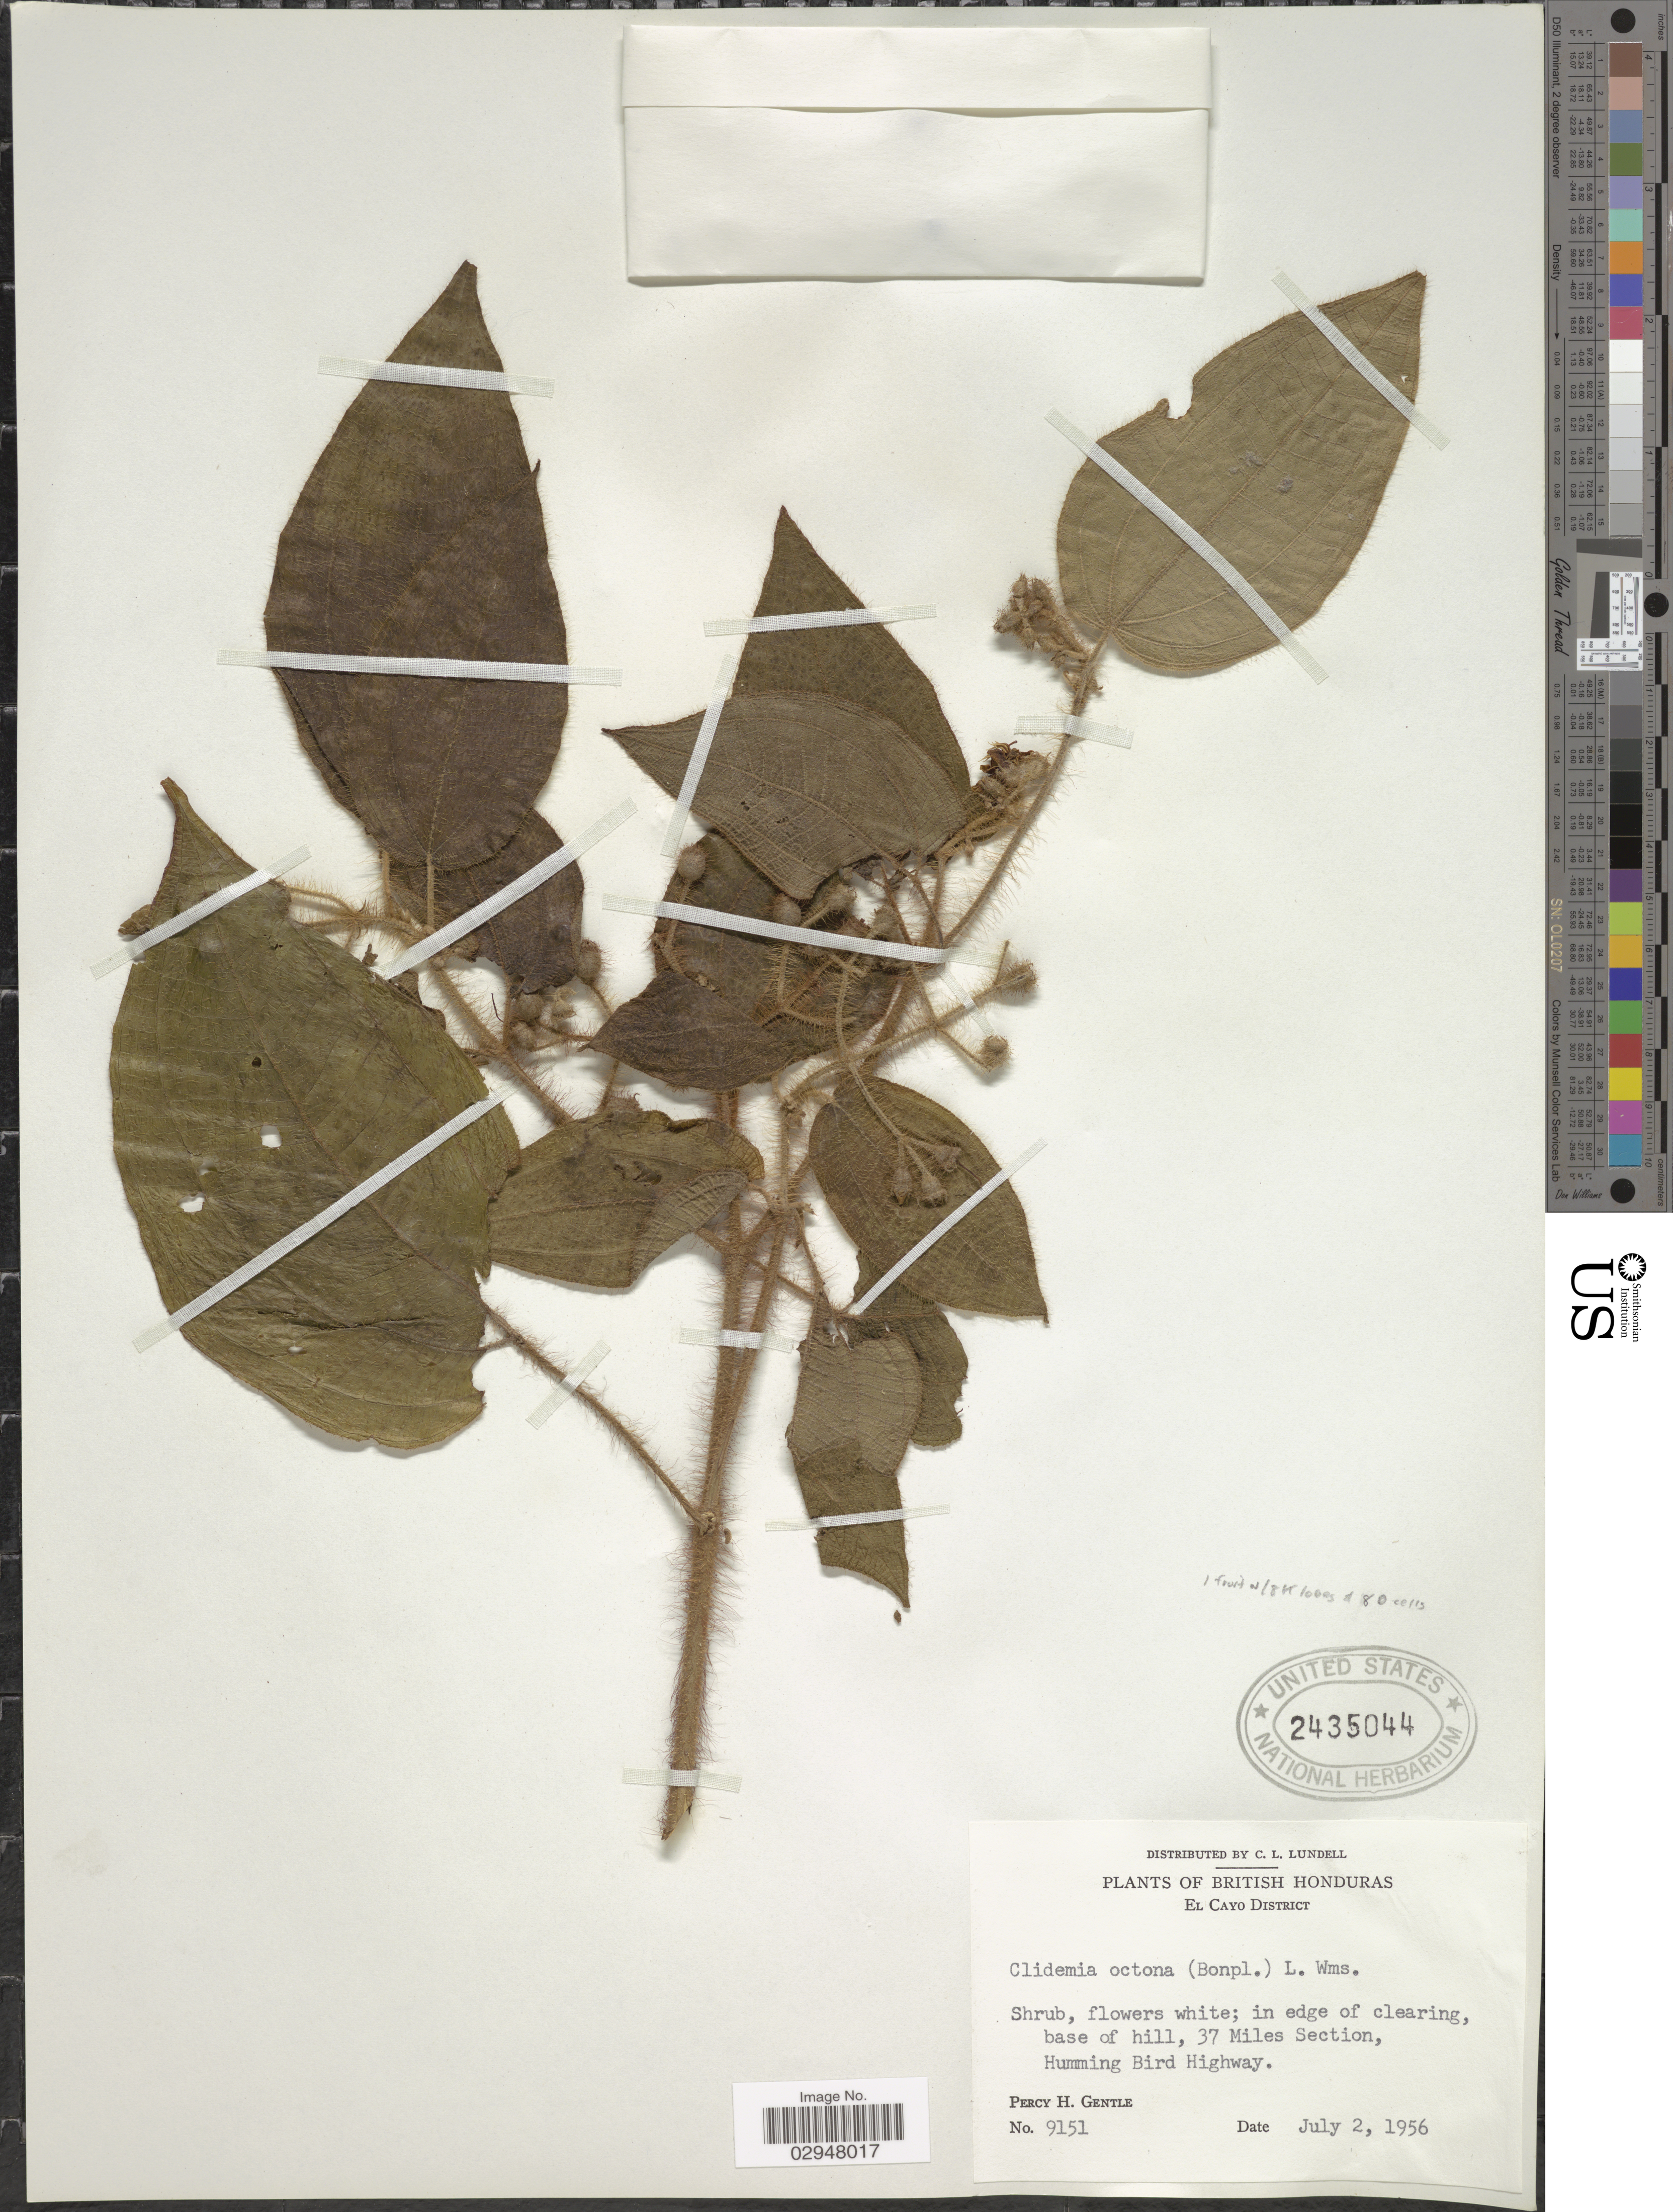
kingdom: Plantae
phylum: Tracheophyta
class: Magnoliopsida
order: Myrtales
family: Melastomataceae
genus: Clidemia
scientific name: Clidemia octona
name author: (Bonpl.) L.O. Williams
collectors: P. H. Gentle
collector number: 9151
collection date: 1956-07-02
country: Belize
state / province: Cayo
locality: British Honduras, El Cayo District, base of hill, 37 Miles Section, Humming Bird Highway.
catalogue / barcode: US 2435044